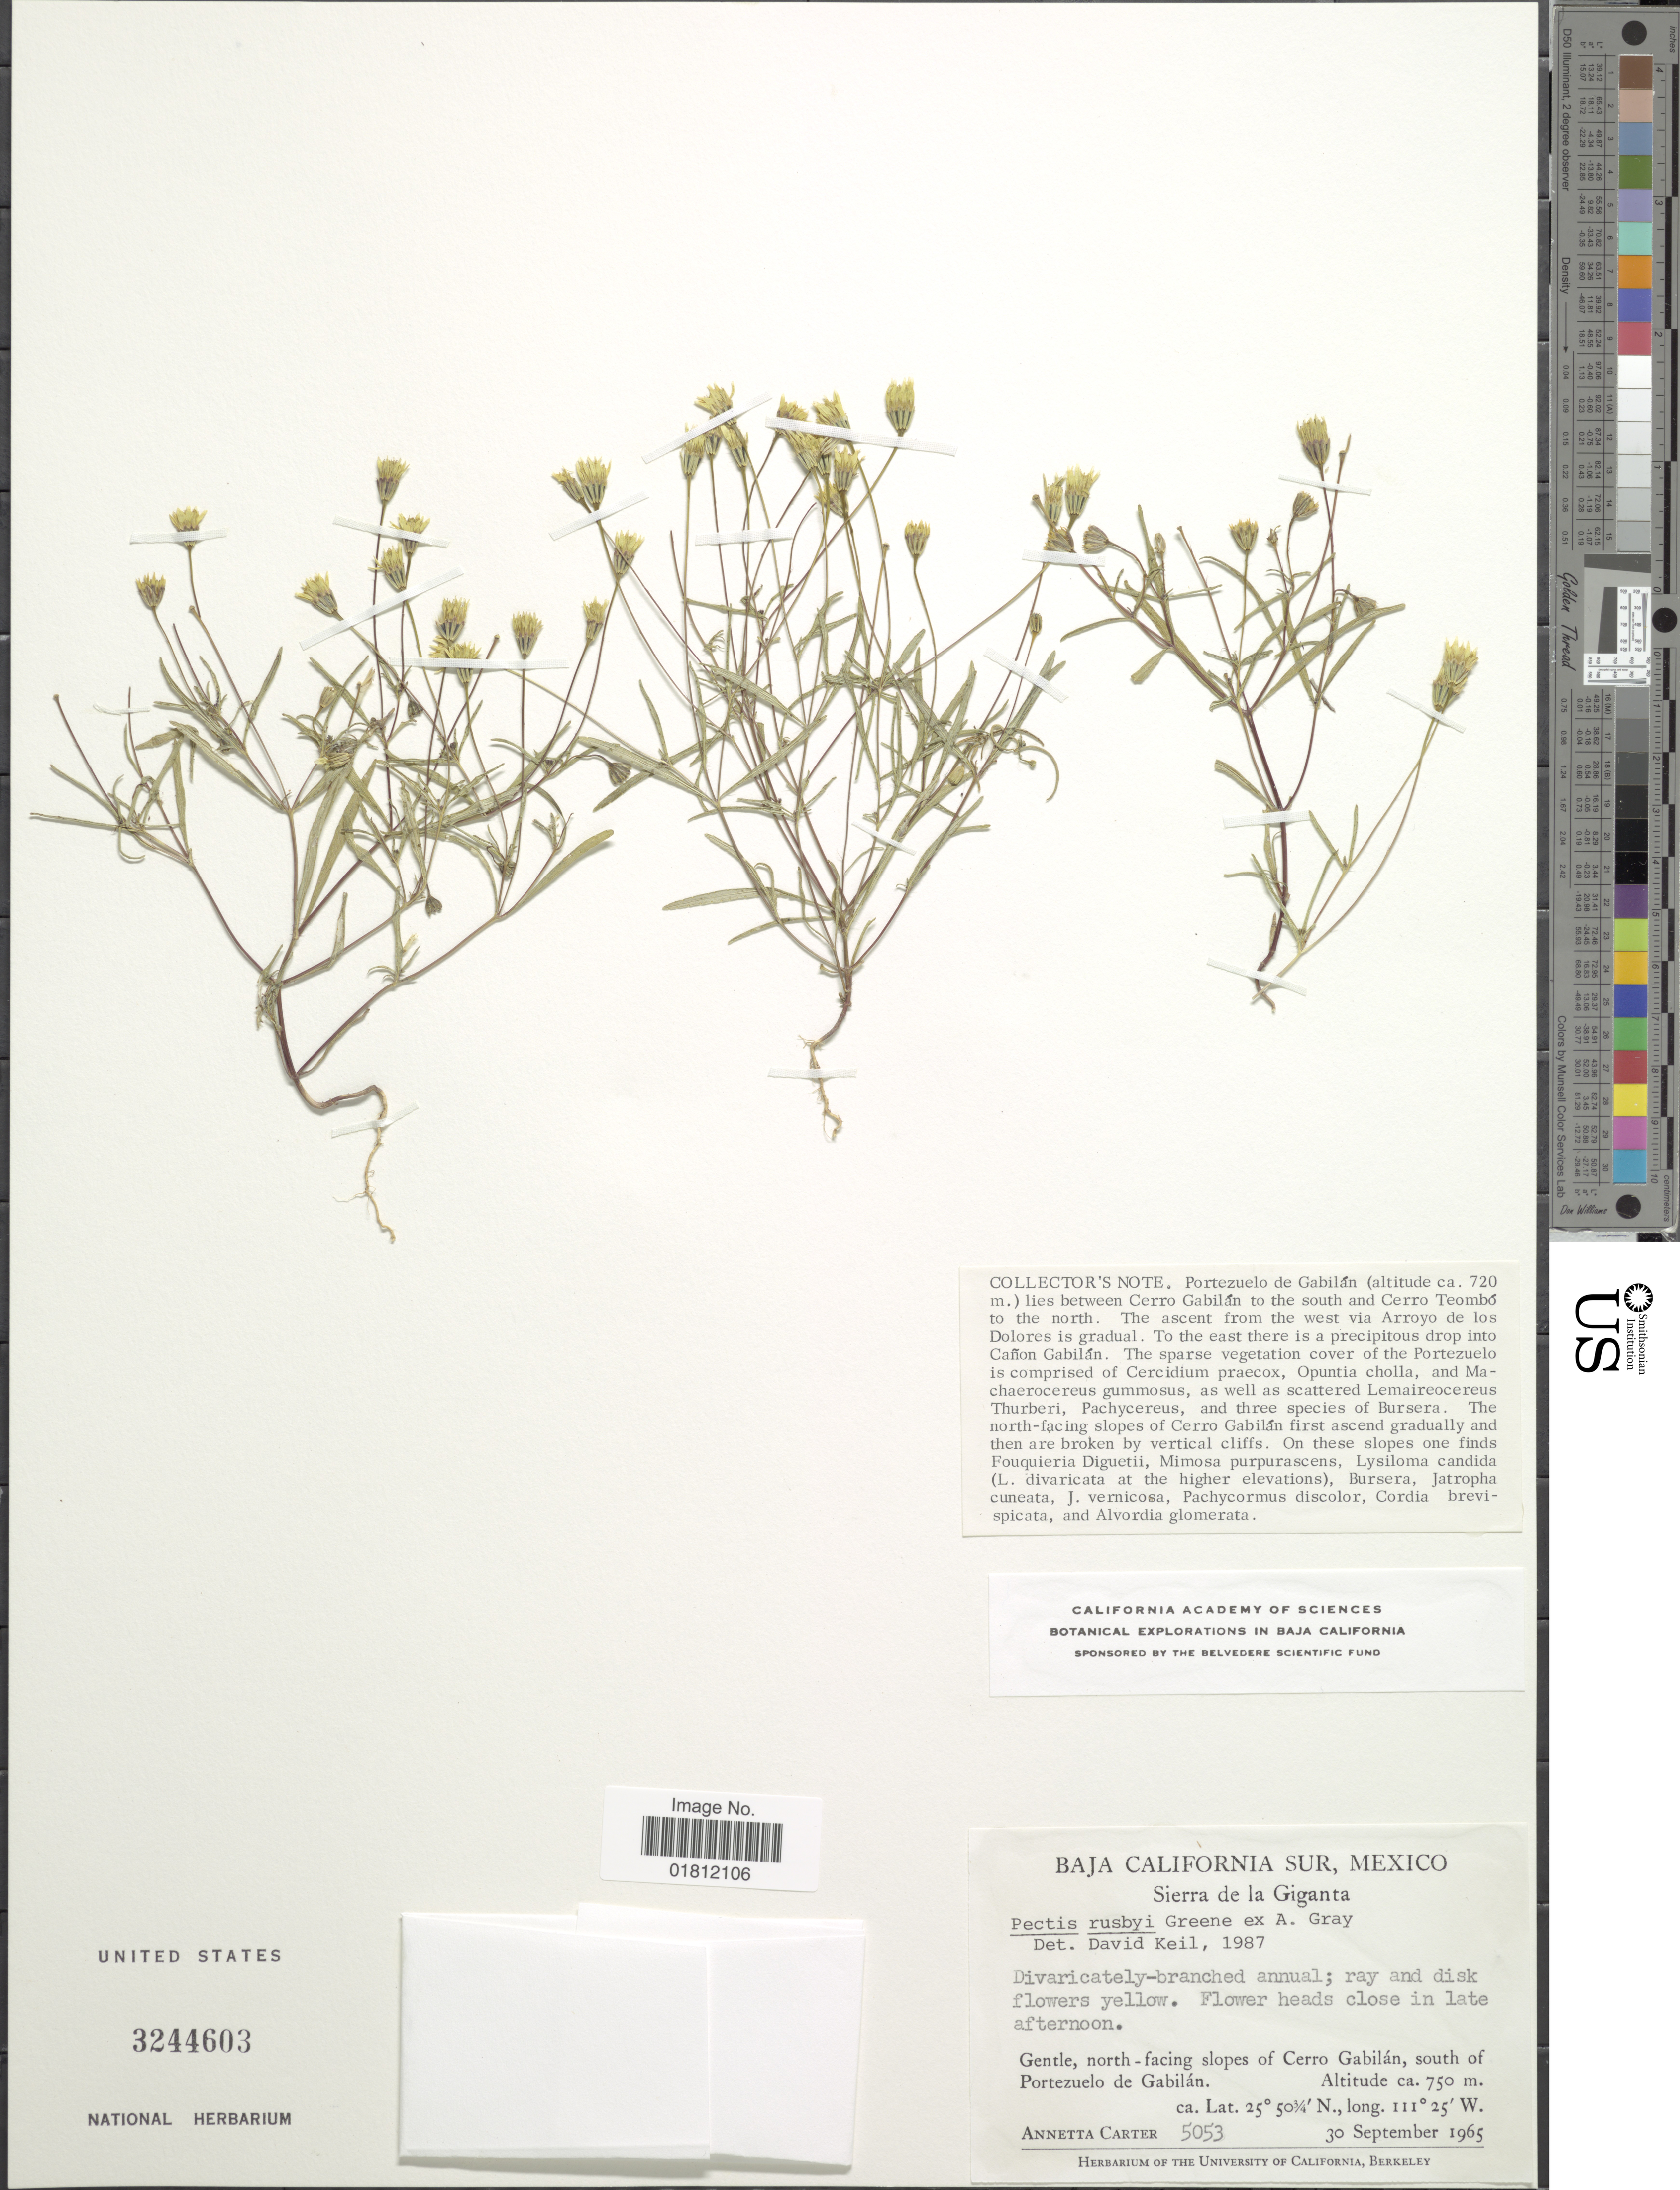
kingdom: Plantae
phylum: Tracheophyta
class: Magnoliopsida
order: Asterales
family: Asteraceae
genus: Pectis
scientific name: Pectis rusbyi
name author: Greene ex A. Gray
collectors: A. Carter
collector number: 5053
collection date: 1965-09-30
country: Mexico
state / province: Baja California Sur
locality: Baja California Sur, Mexico. Sierra de la Giganta. Gentle, north-facing slopes of Cerro Gabilan, south of Portezuelo de Gabilan.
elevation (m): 750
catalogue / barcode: US 3244603